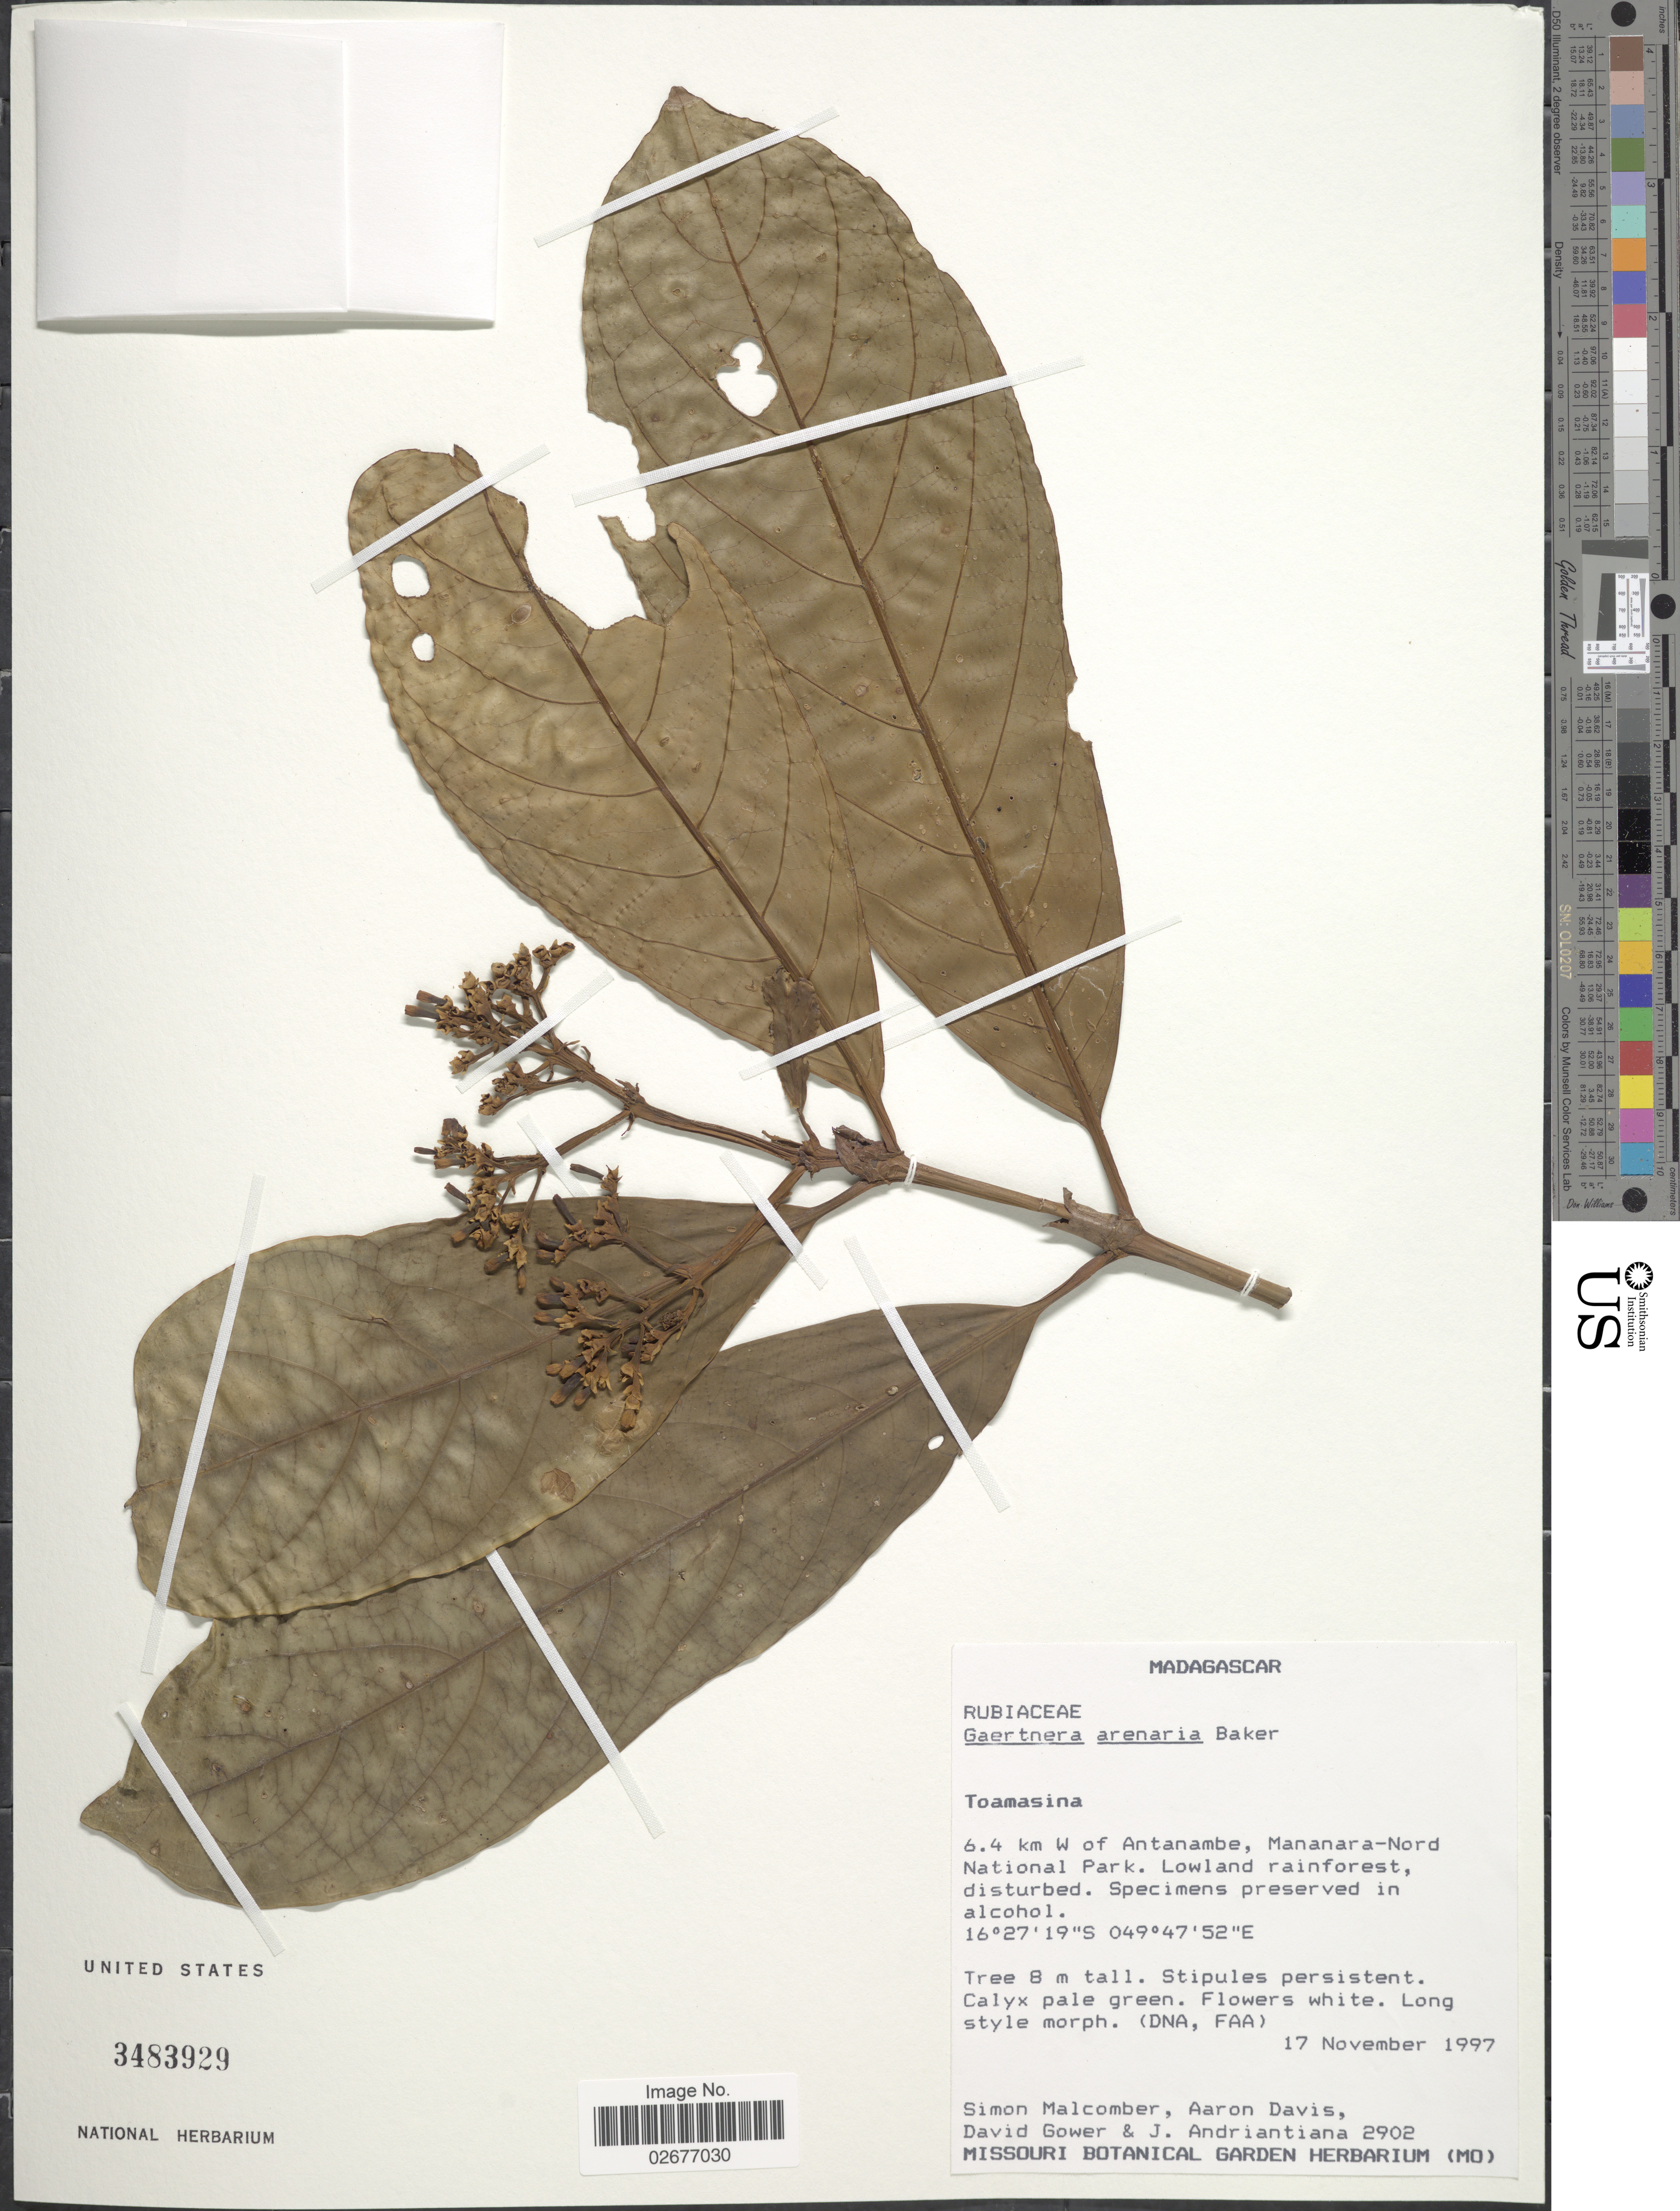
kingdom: Plantae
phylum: Tracheophyta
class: Magnoliopsida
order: Gentianales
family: Rubiaceae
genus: Gaertnera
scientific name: Gaertnera arenaria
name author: Baker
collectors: S. T. Malcomber, A. P. Davis, D. Gower & J. Andriantiana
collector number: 2902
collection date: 1997-11-17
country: Madagascar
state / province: Analanjirofo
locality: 6.4 km W of Antanambe, Mananara-Nord National Park, Lowland rainforest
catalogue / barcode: US 3483929